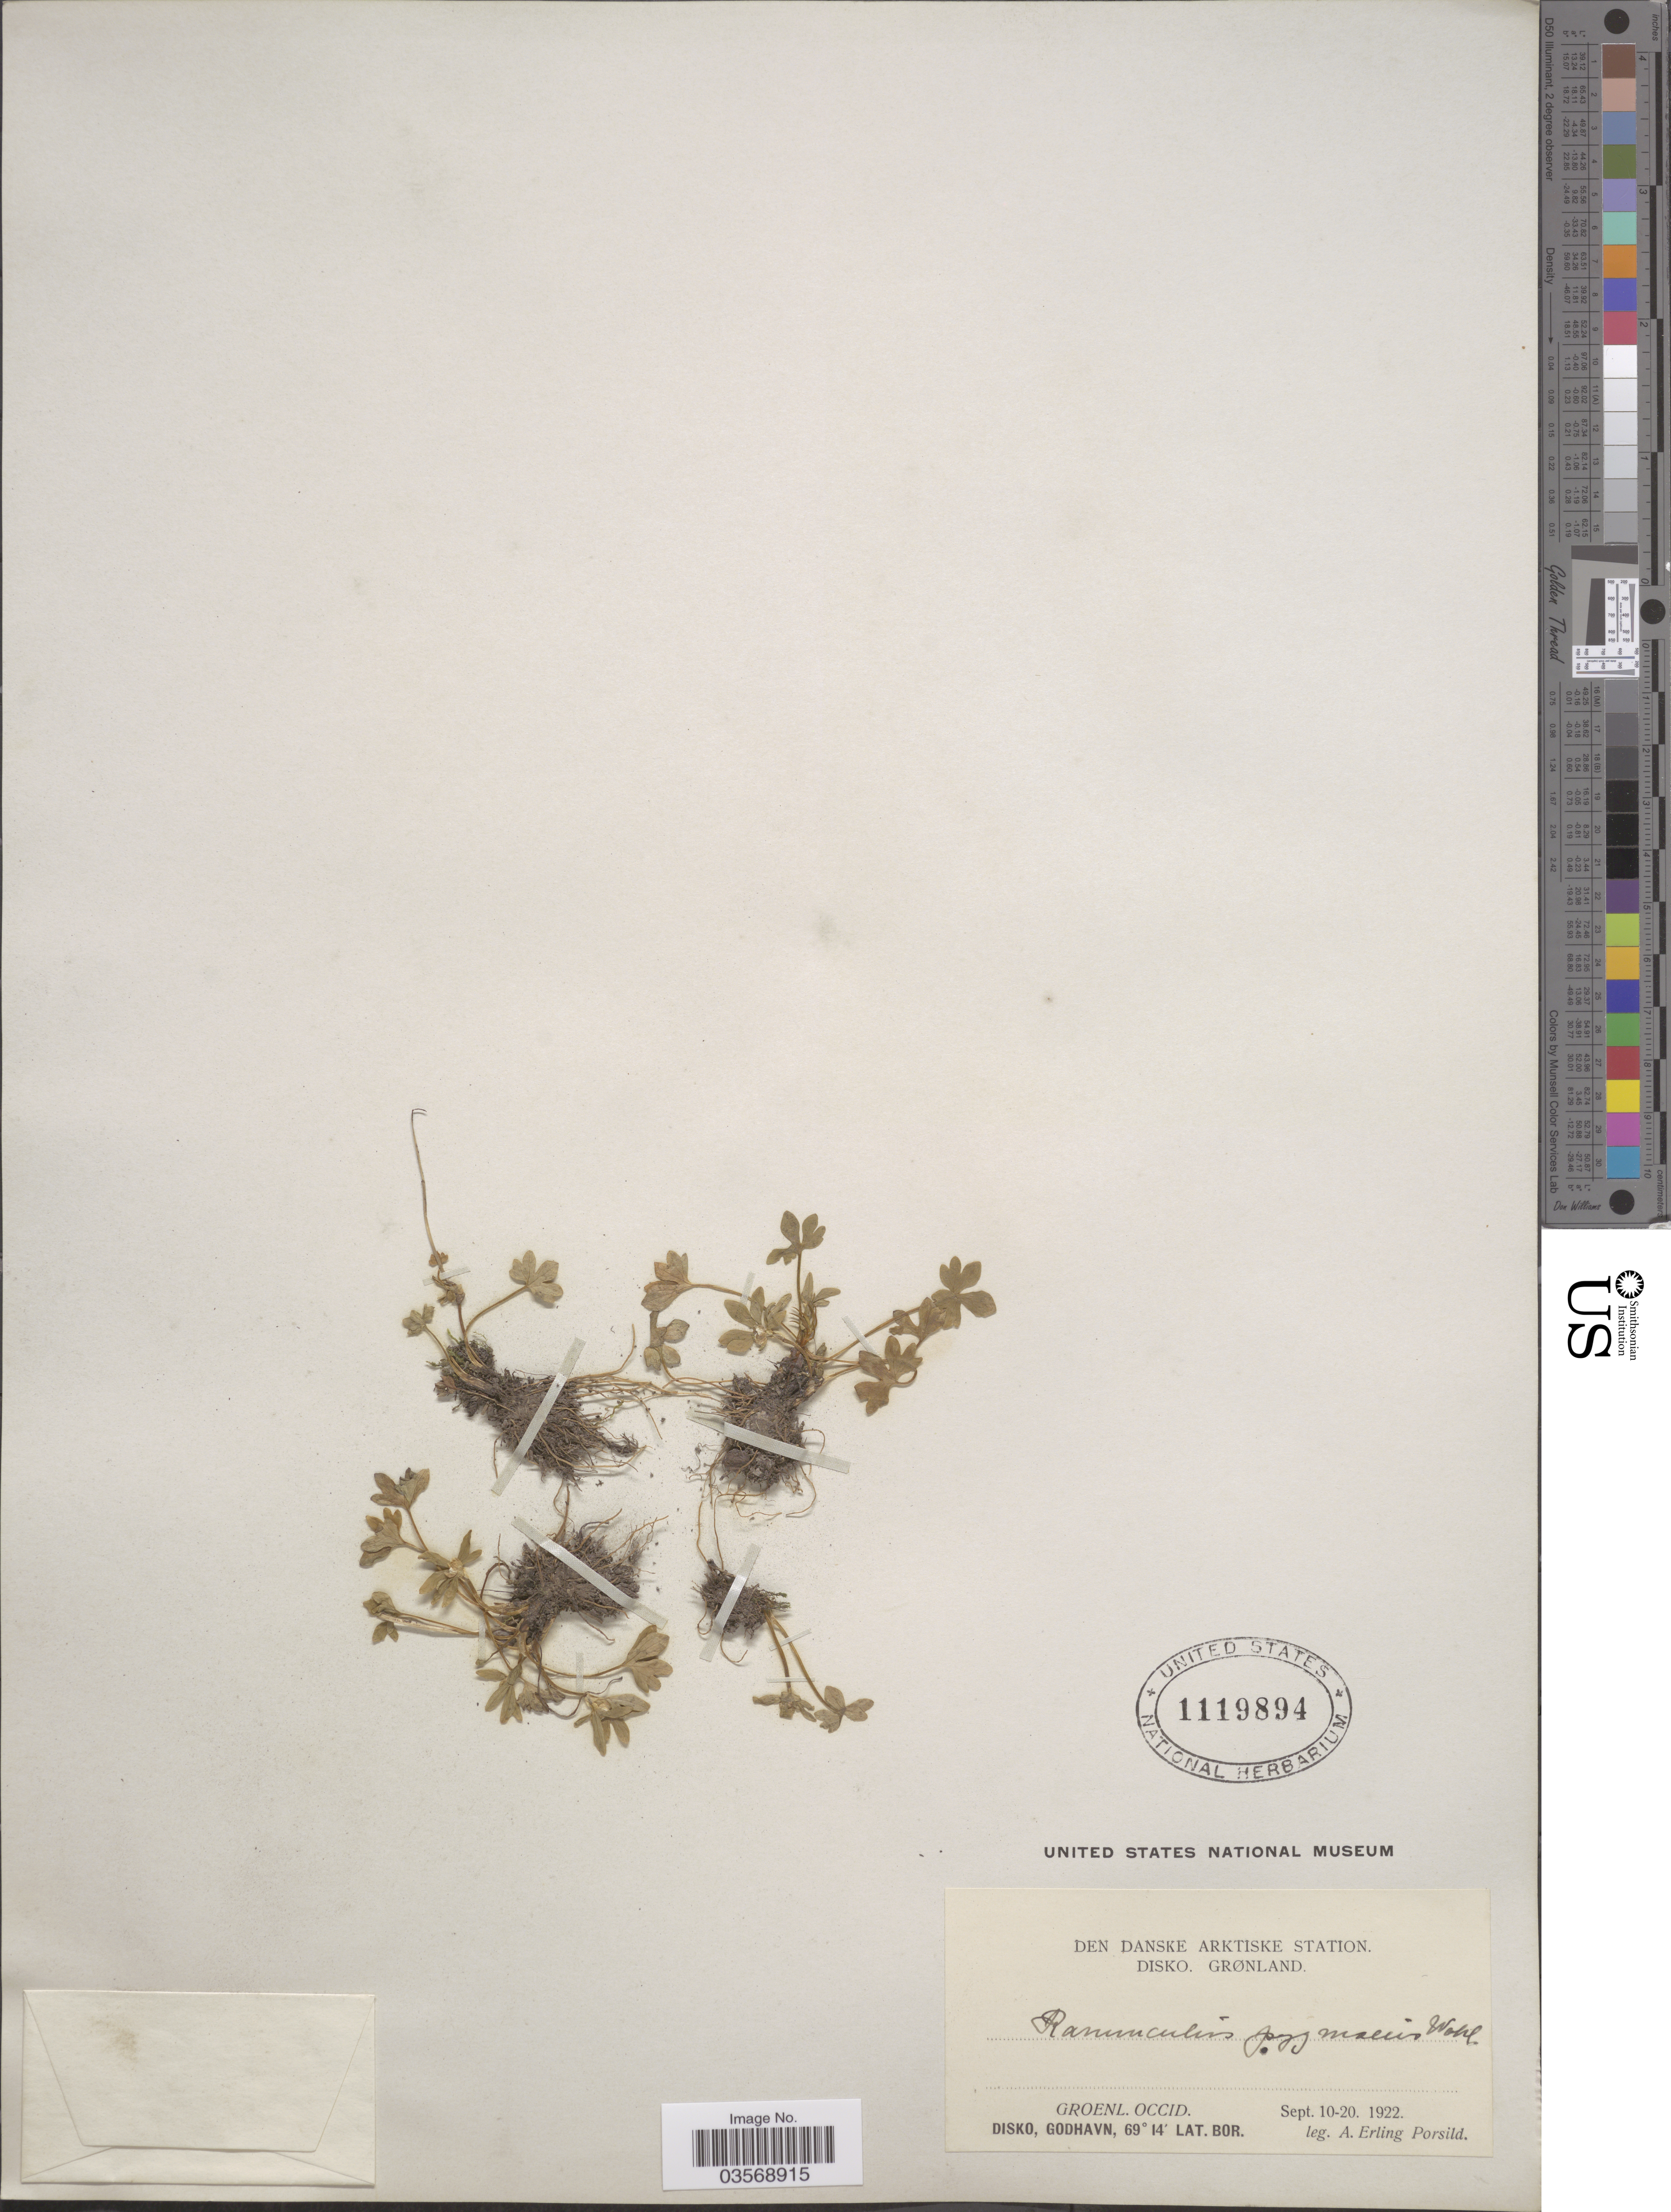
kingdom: Plantae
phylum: Tracheophyta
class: Magnoliopsida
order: Ranunculales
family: Ranunculaceae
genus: Ranunculus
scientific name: Ranunculus pygmaeus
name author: Wahlenb.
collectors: A. E. Porsild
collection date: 1922-09-10/1922-09-20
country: Greenland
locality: Den Danske Arktiske Station. Disko. Groenl. Occid. Disko, Godhavn.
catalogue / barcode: US 1119894